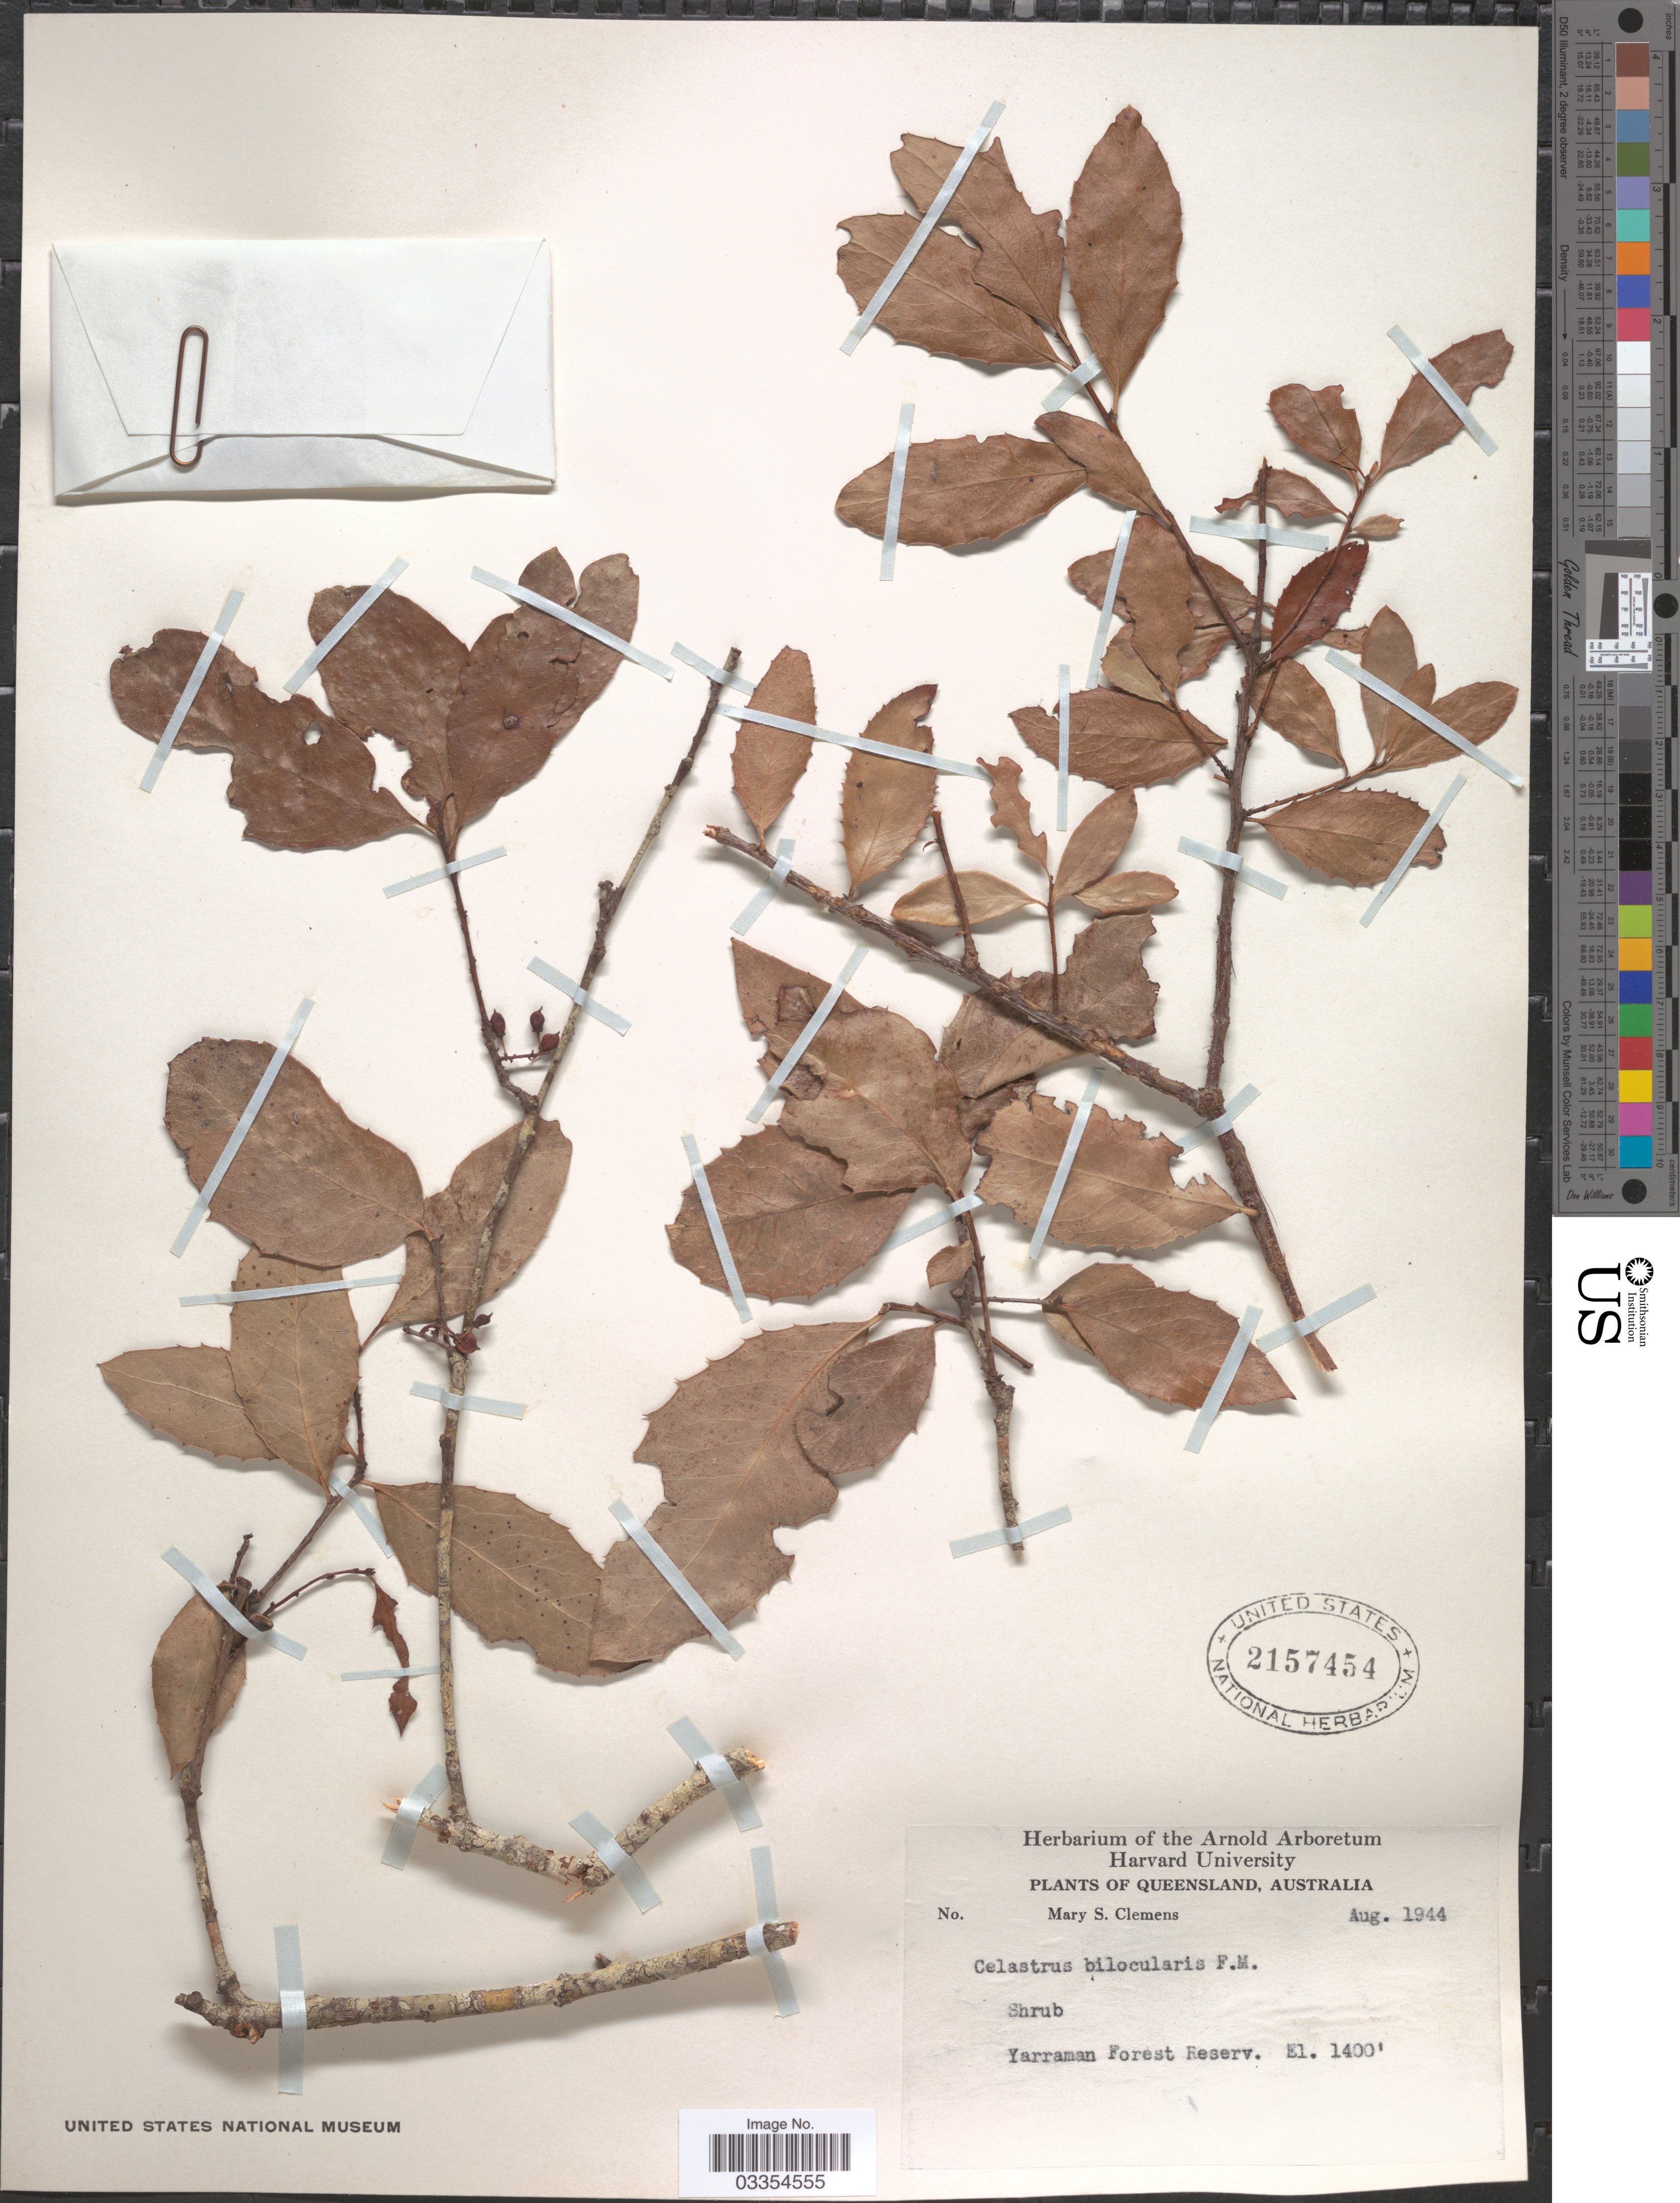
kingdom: Plantae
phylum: Tracheophyta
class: Magnoliopsida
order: Celastrales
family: Celastraceae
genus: Celastrus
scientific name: Celastrus bilocularis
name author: F. Muell.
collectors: M. S. Clemens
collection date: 1944-08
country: Australia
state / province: Queensland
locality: Yarraman Forest Reserv.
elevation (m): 427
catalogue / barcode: US 2157454